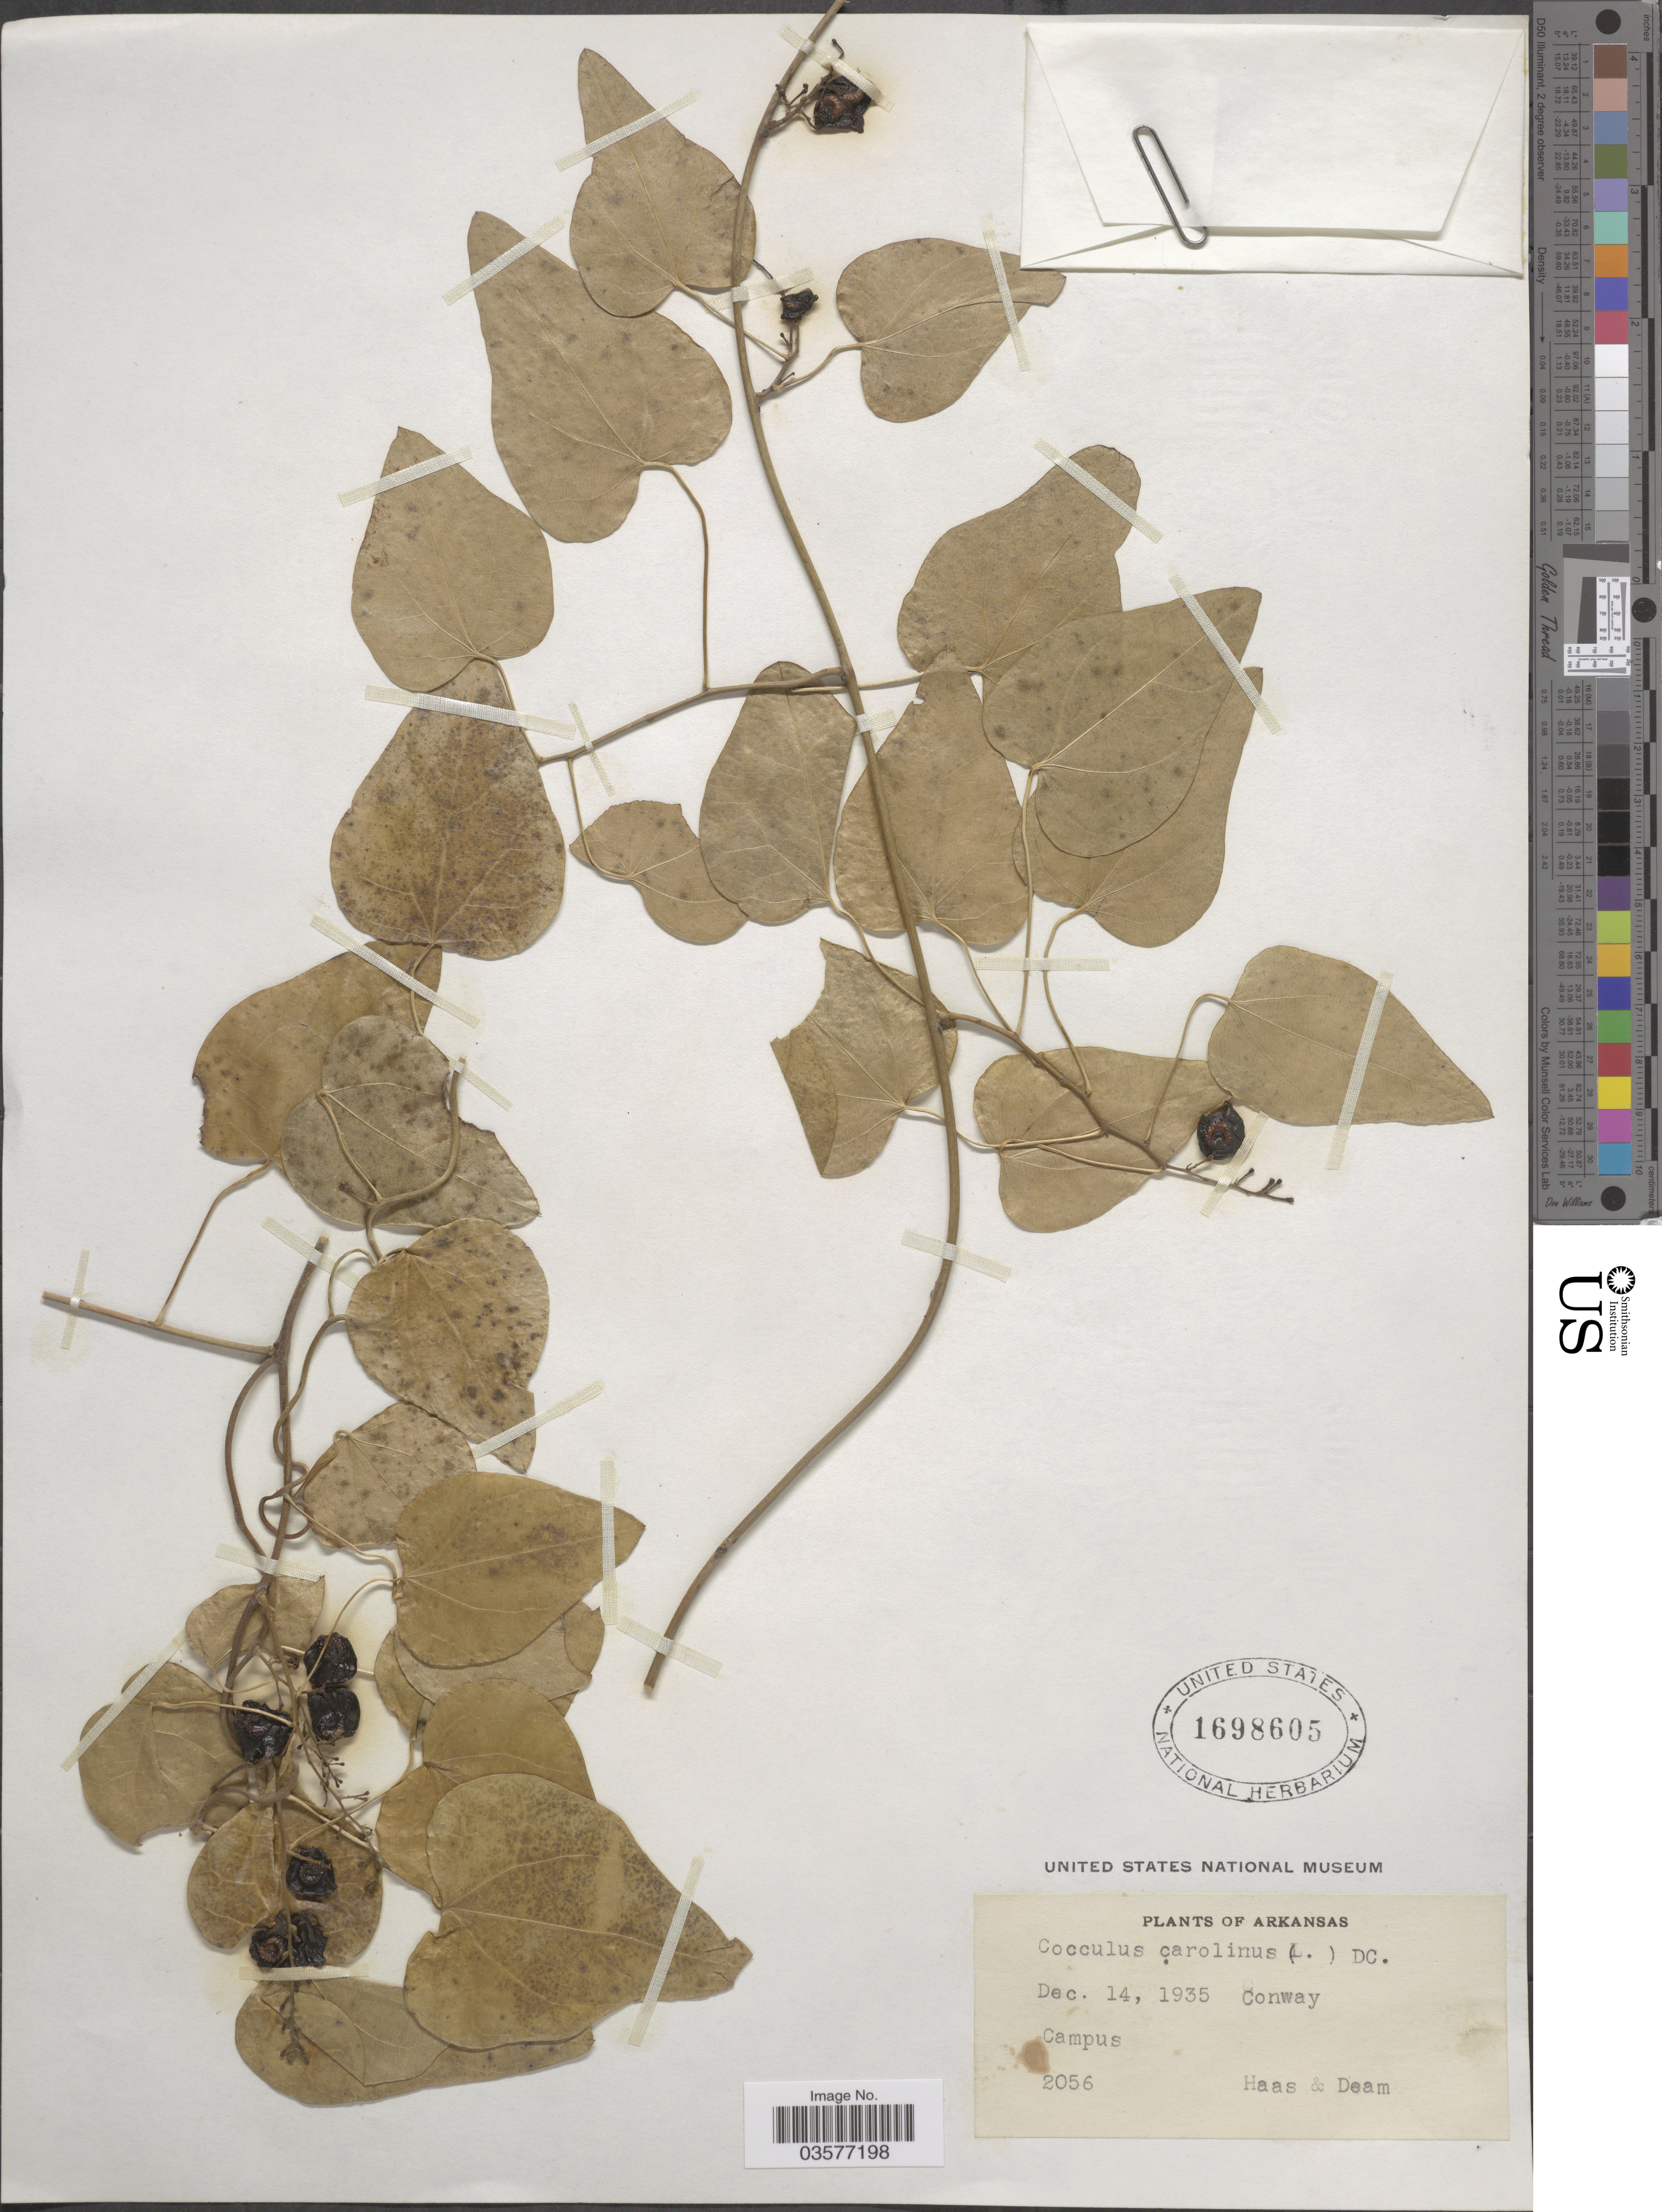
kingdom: Plantae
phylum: Tracheophyta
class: Magnoliopsida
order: Ranunculales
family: Menispermaceae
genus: Cocculus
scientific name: Cocculus carolinus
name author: (L.) DC.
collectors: Haas & Deam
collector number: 2056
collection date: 1935-12-14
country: United States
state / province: Arkansas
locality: Conway. Campus.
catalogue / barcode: US 1698605